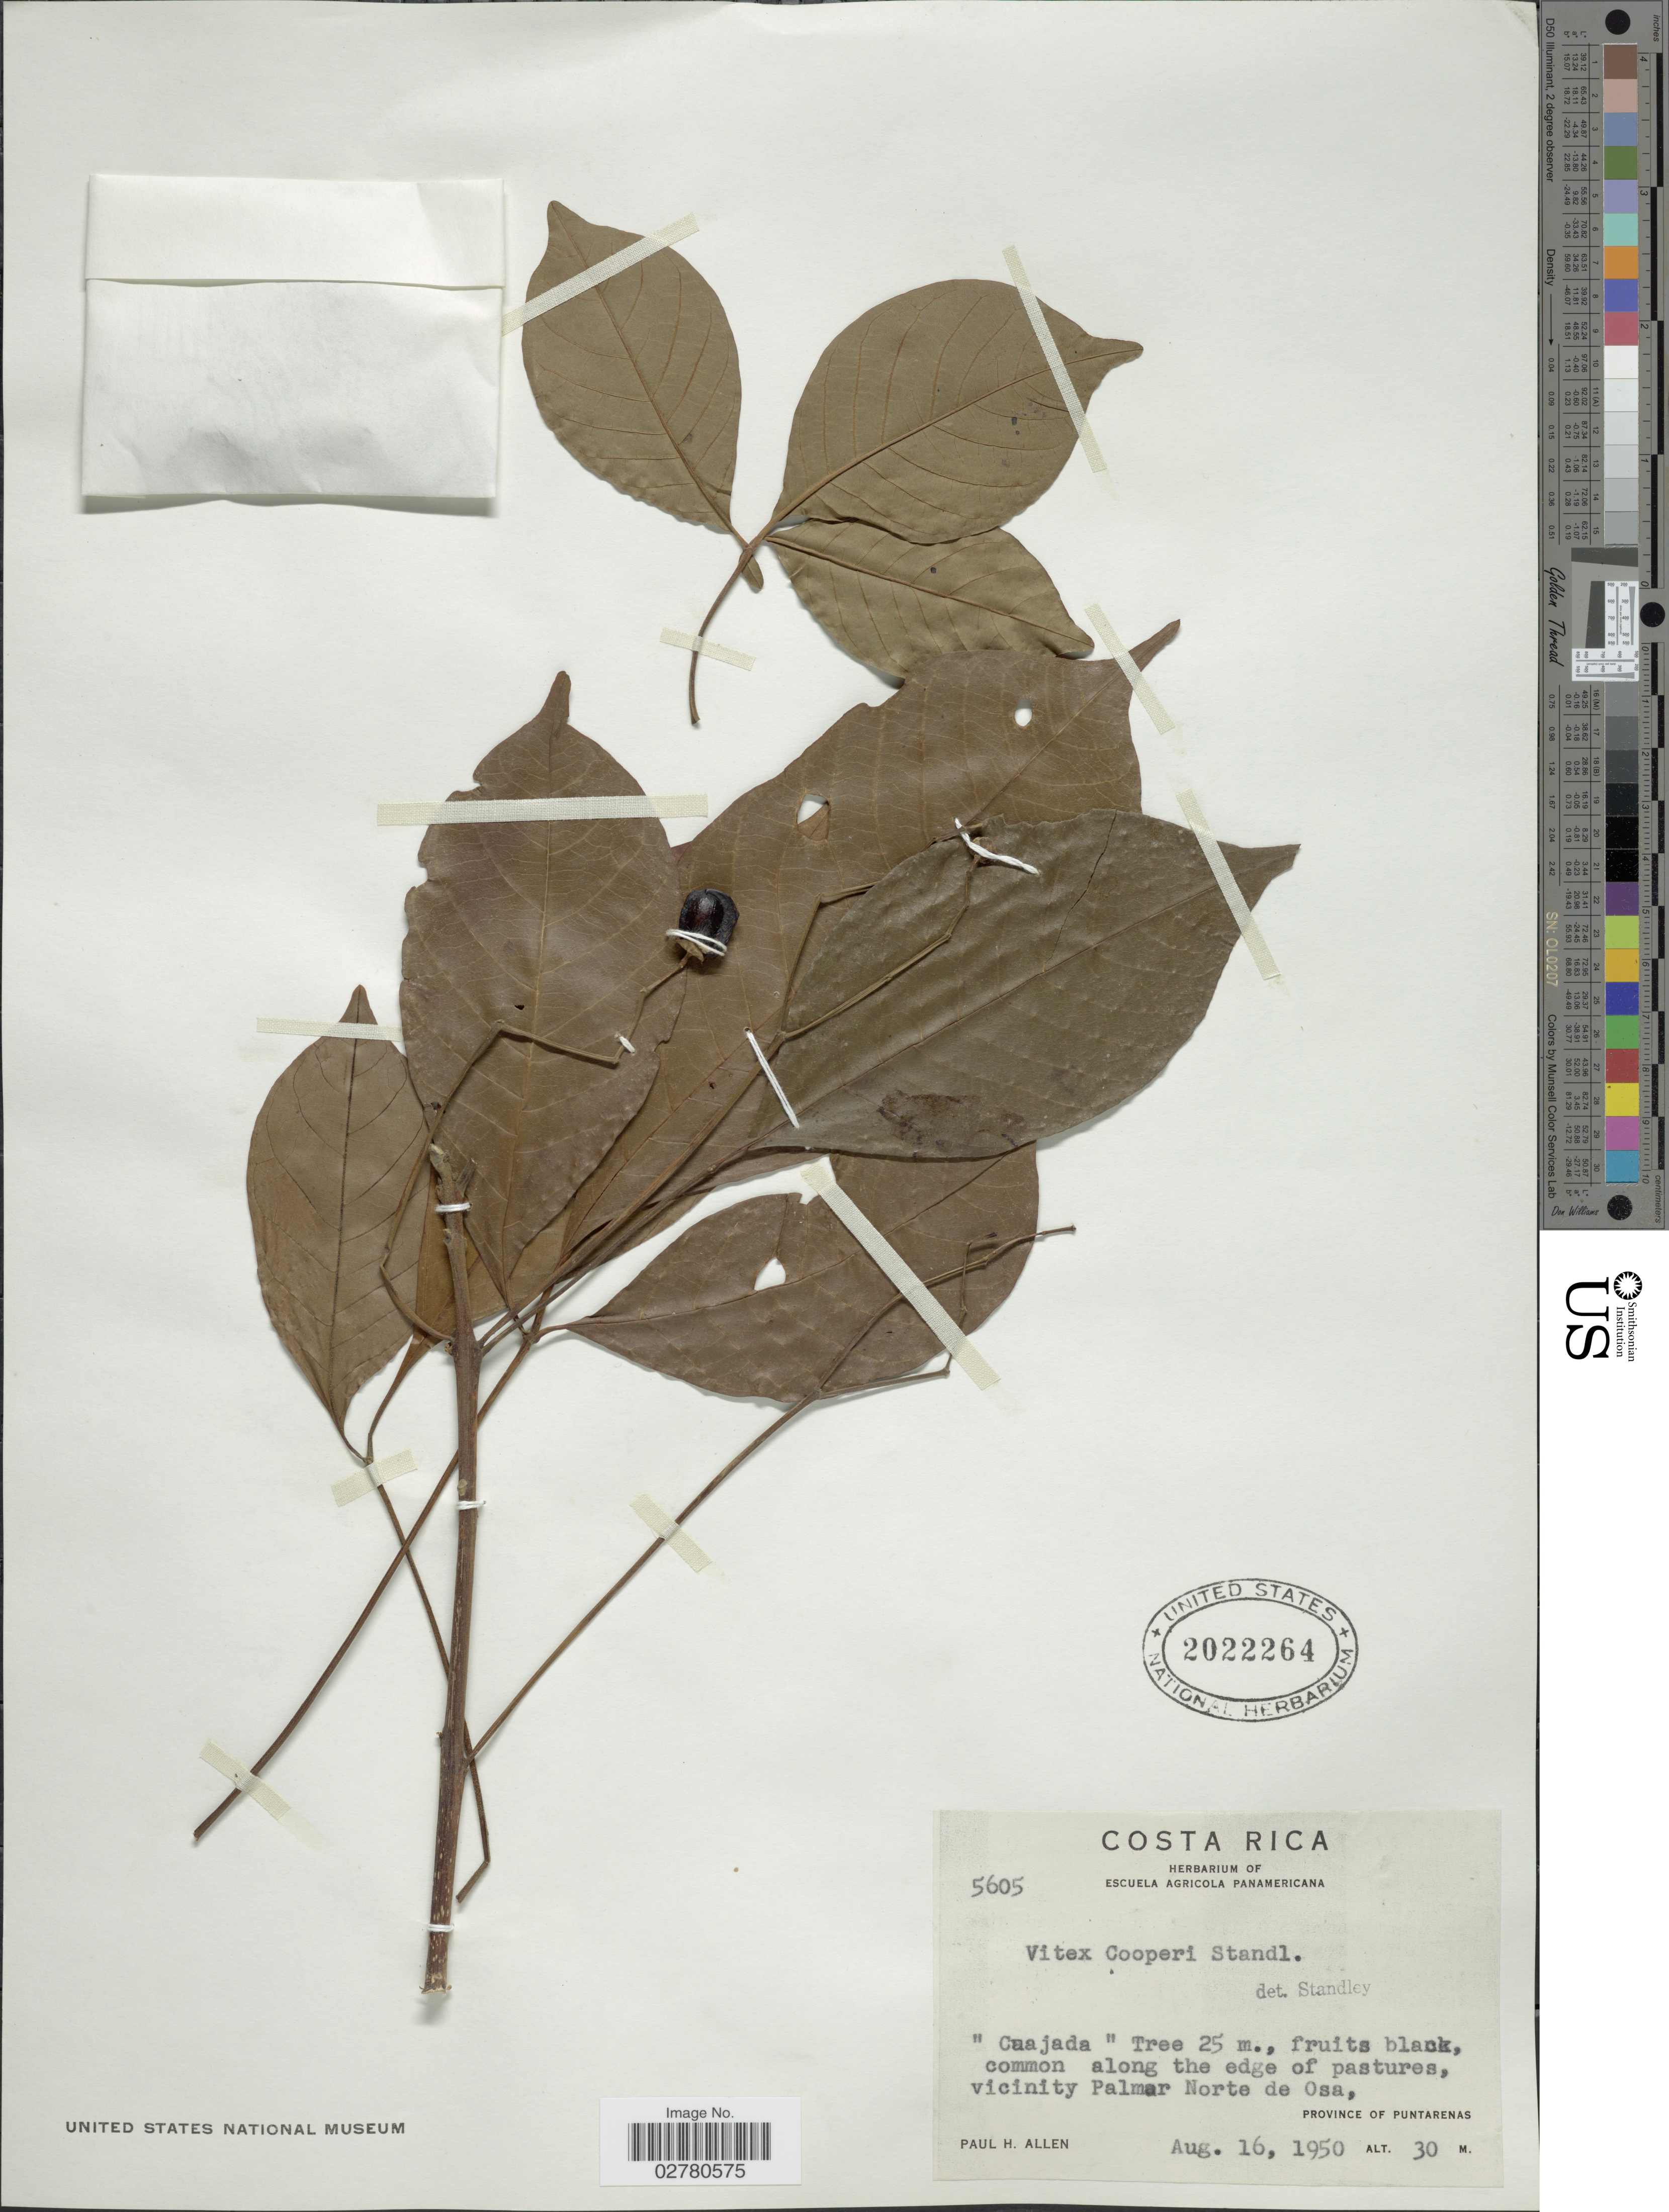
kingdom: Plantae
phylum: Tracheophyta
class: Magnoliopsida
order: Lamiales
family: Lamiaceae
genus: Vitex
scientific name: Vitex cooperi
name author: Standl.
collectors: P. H. Allen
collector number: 5605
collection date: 1950-08-16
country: Costa Rica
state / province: Puntarenas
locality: Vicinity Palmar Norte de Osa.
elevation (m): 30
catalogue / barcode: US 2022264